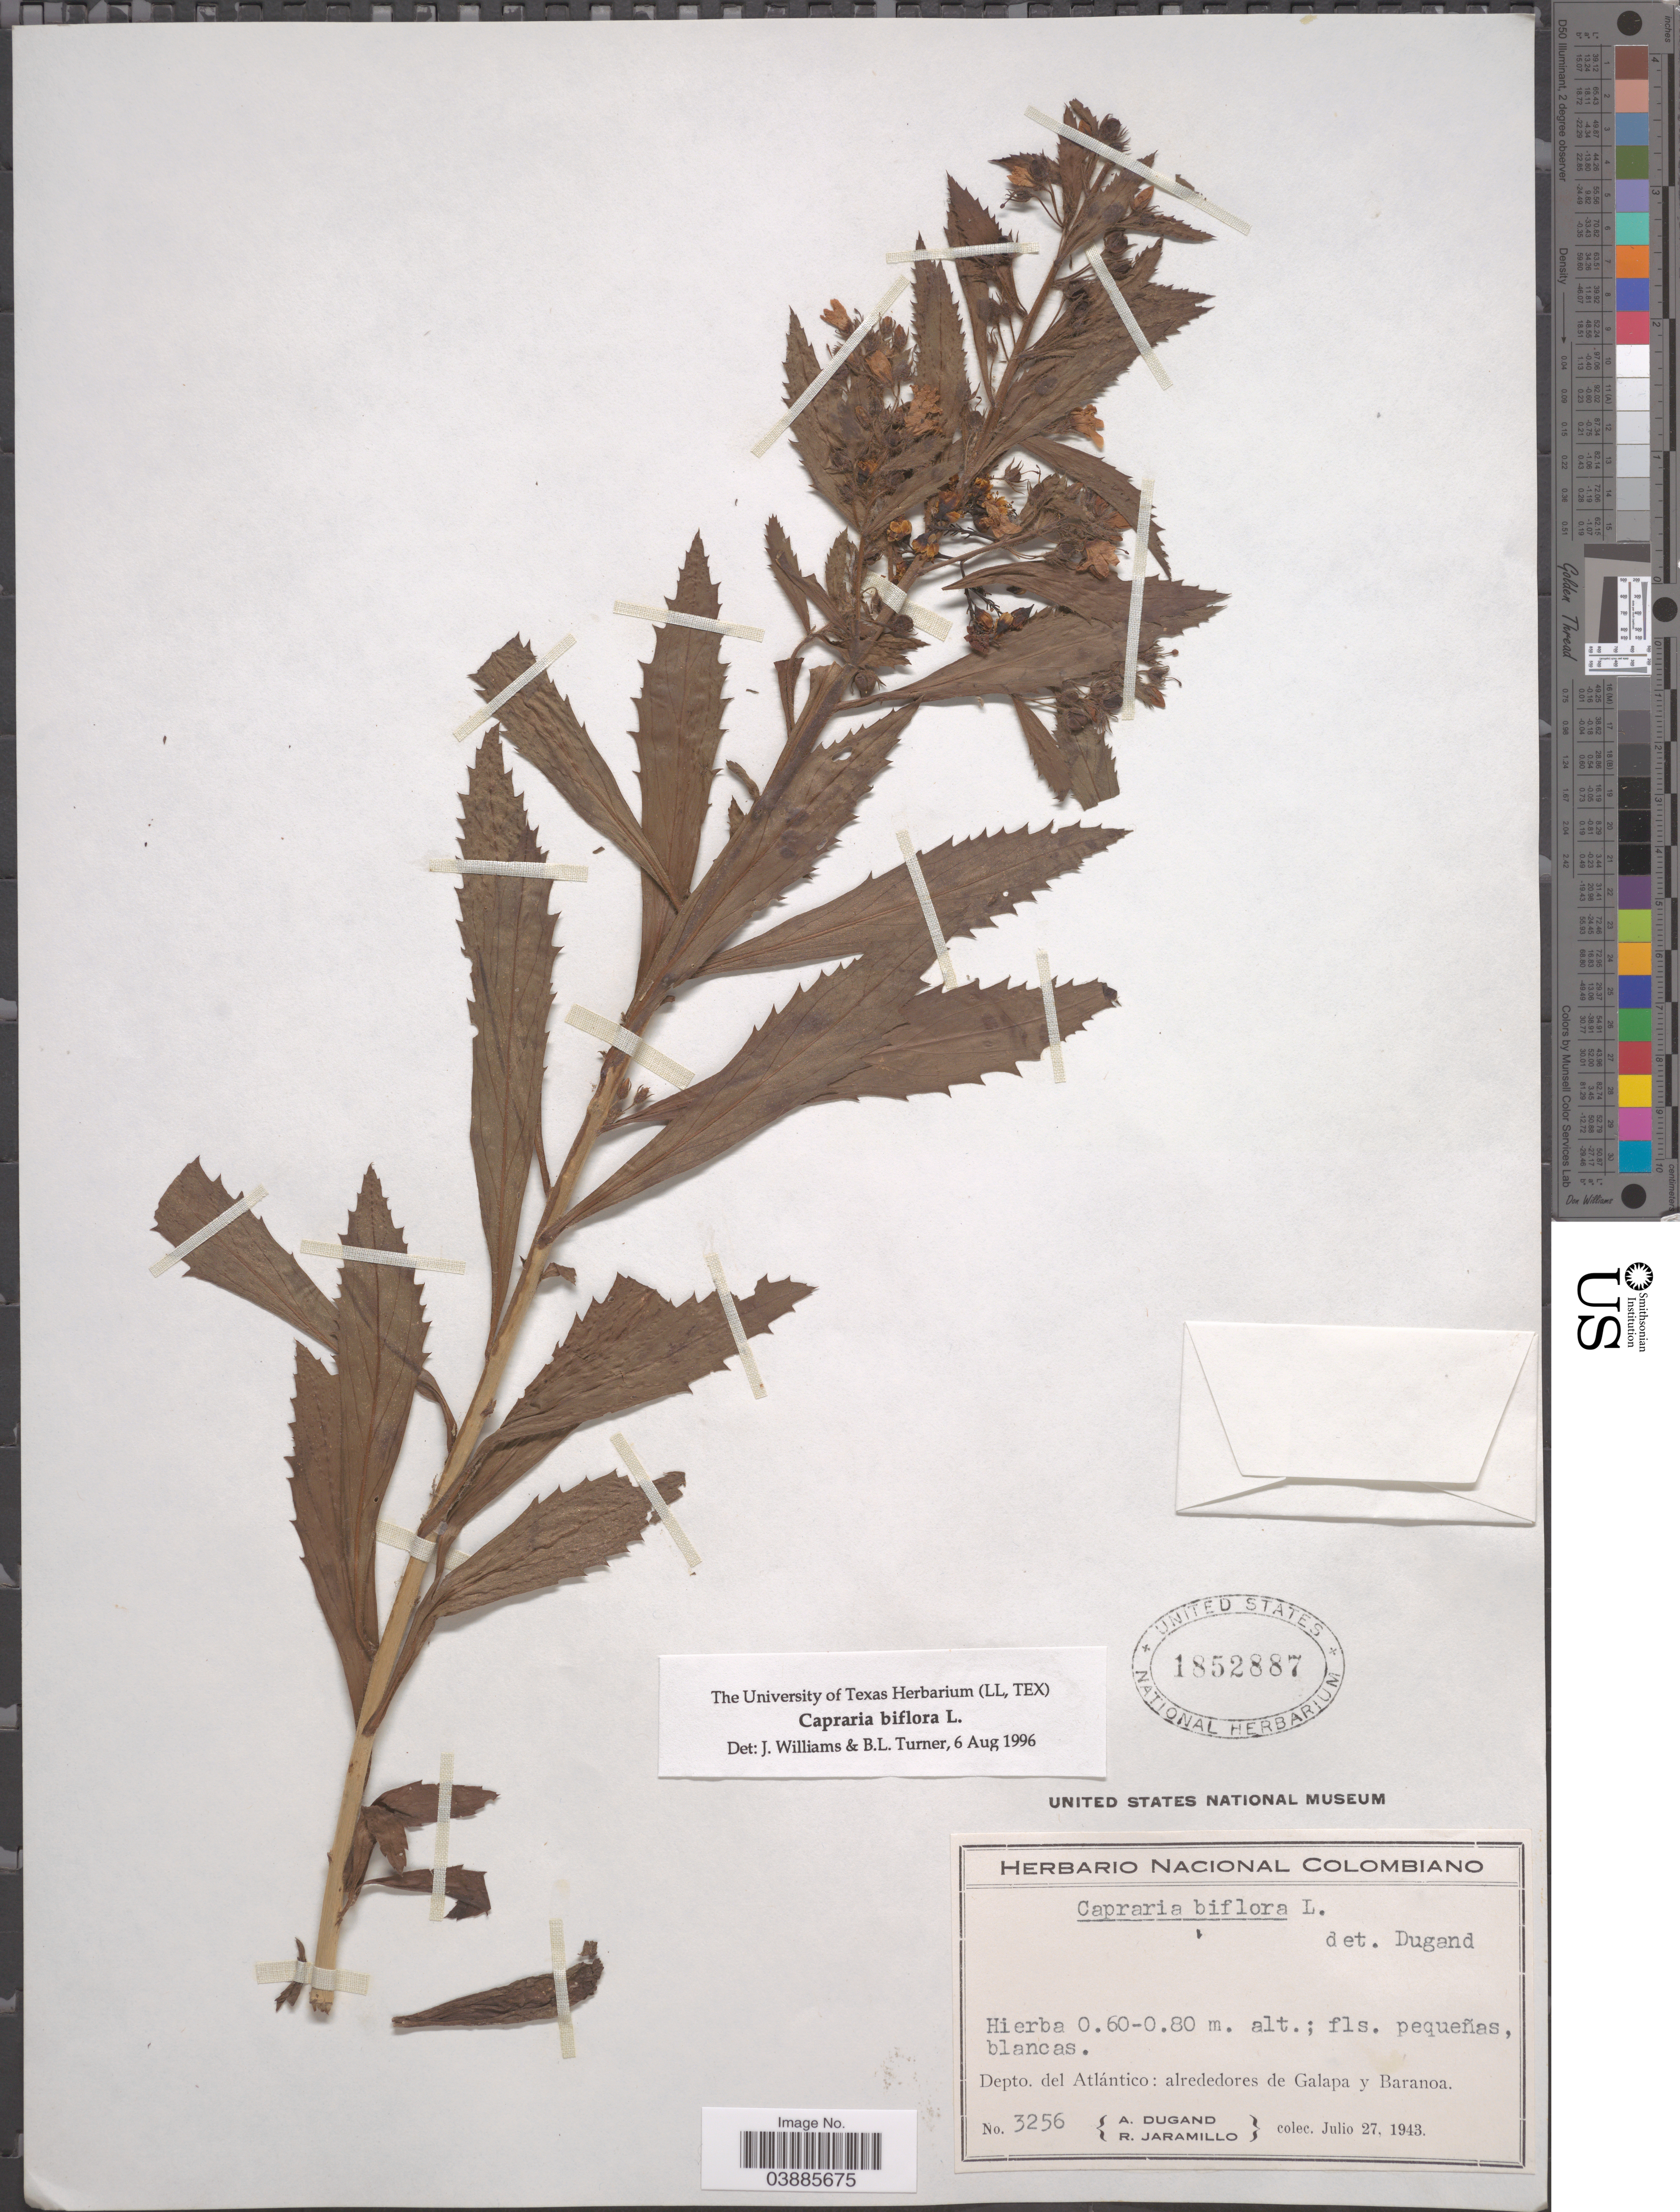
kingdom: Plantae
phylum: Tracheophyta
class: Magnoliopsida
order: Lamiales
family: Scrophulariaceae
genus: Capraria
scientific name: Capraria biflora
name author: L.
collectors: A. Dugand & R. Jaramillo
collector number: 3256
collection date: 1943-07-27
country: Colombia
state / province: Atlántico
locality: Depto. del Atlántico: alrededores de Galapa y Baranoa.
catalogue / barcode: US 1852887